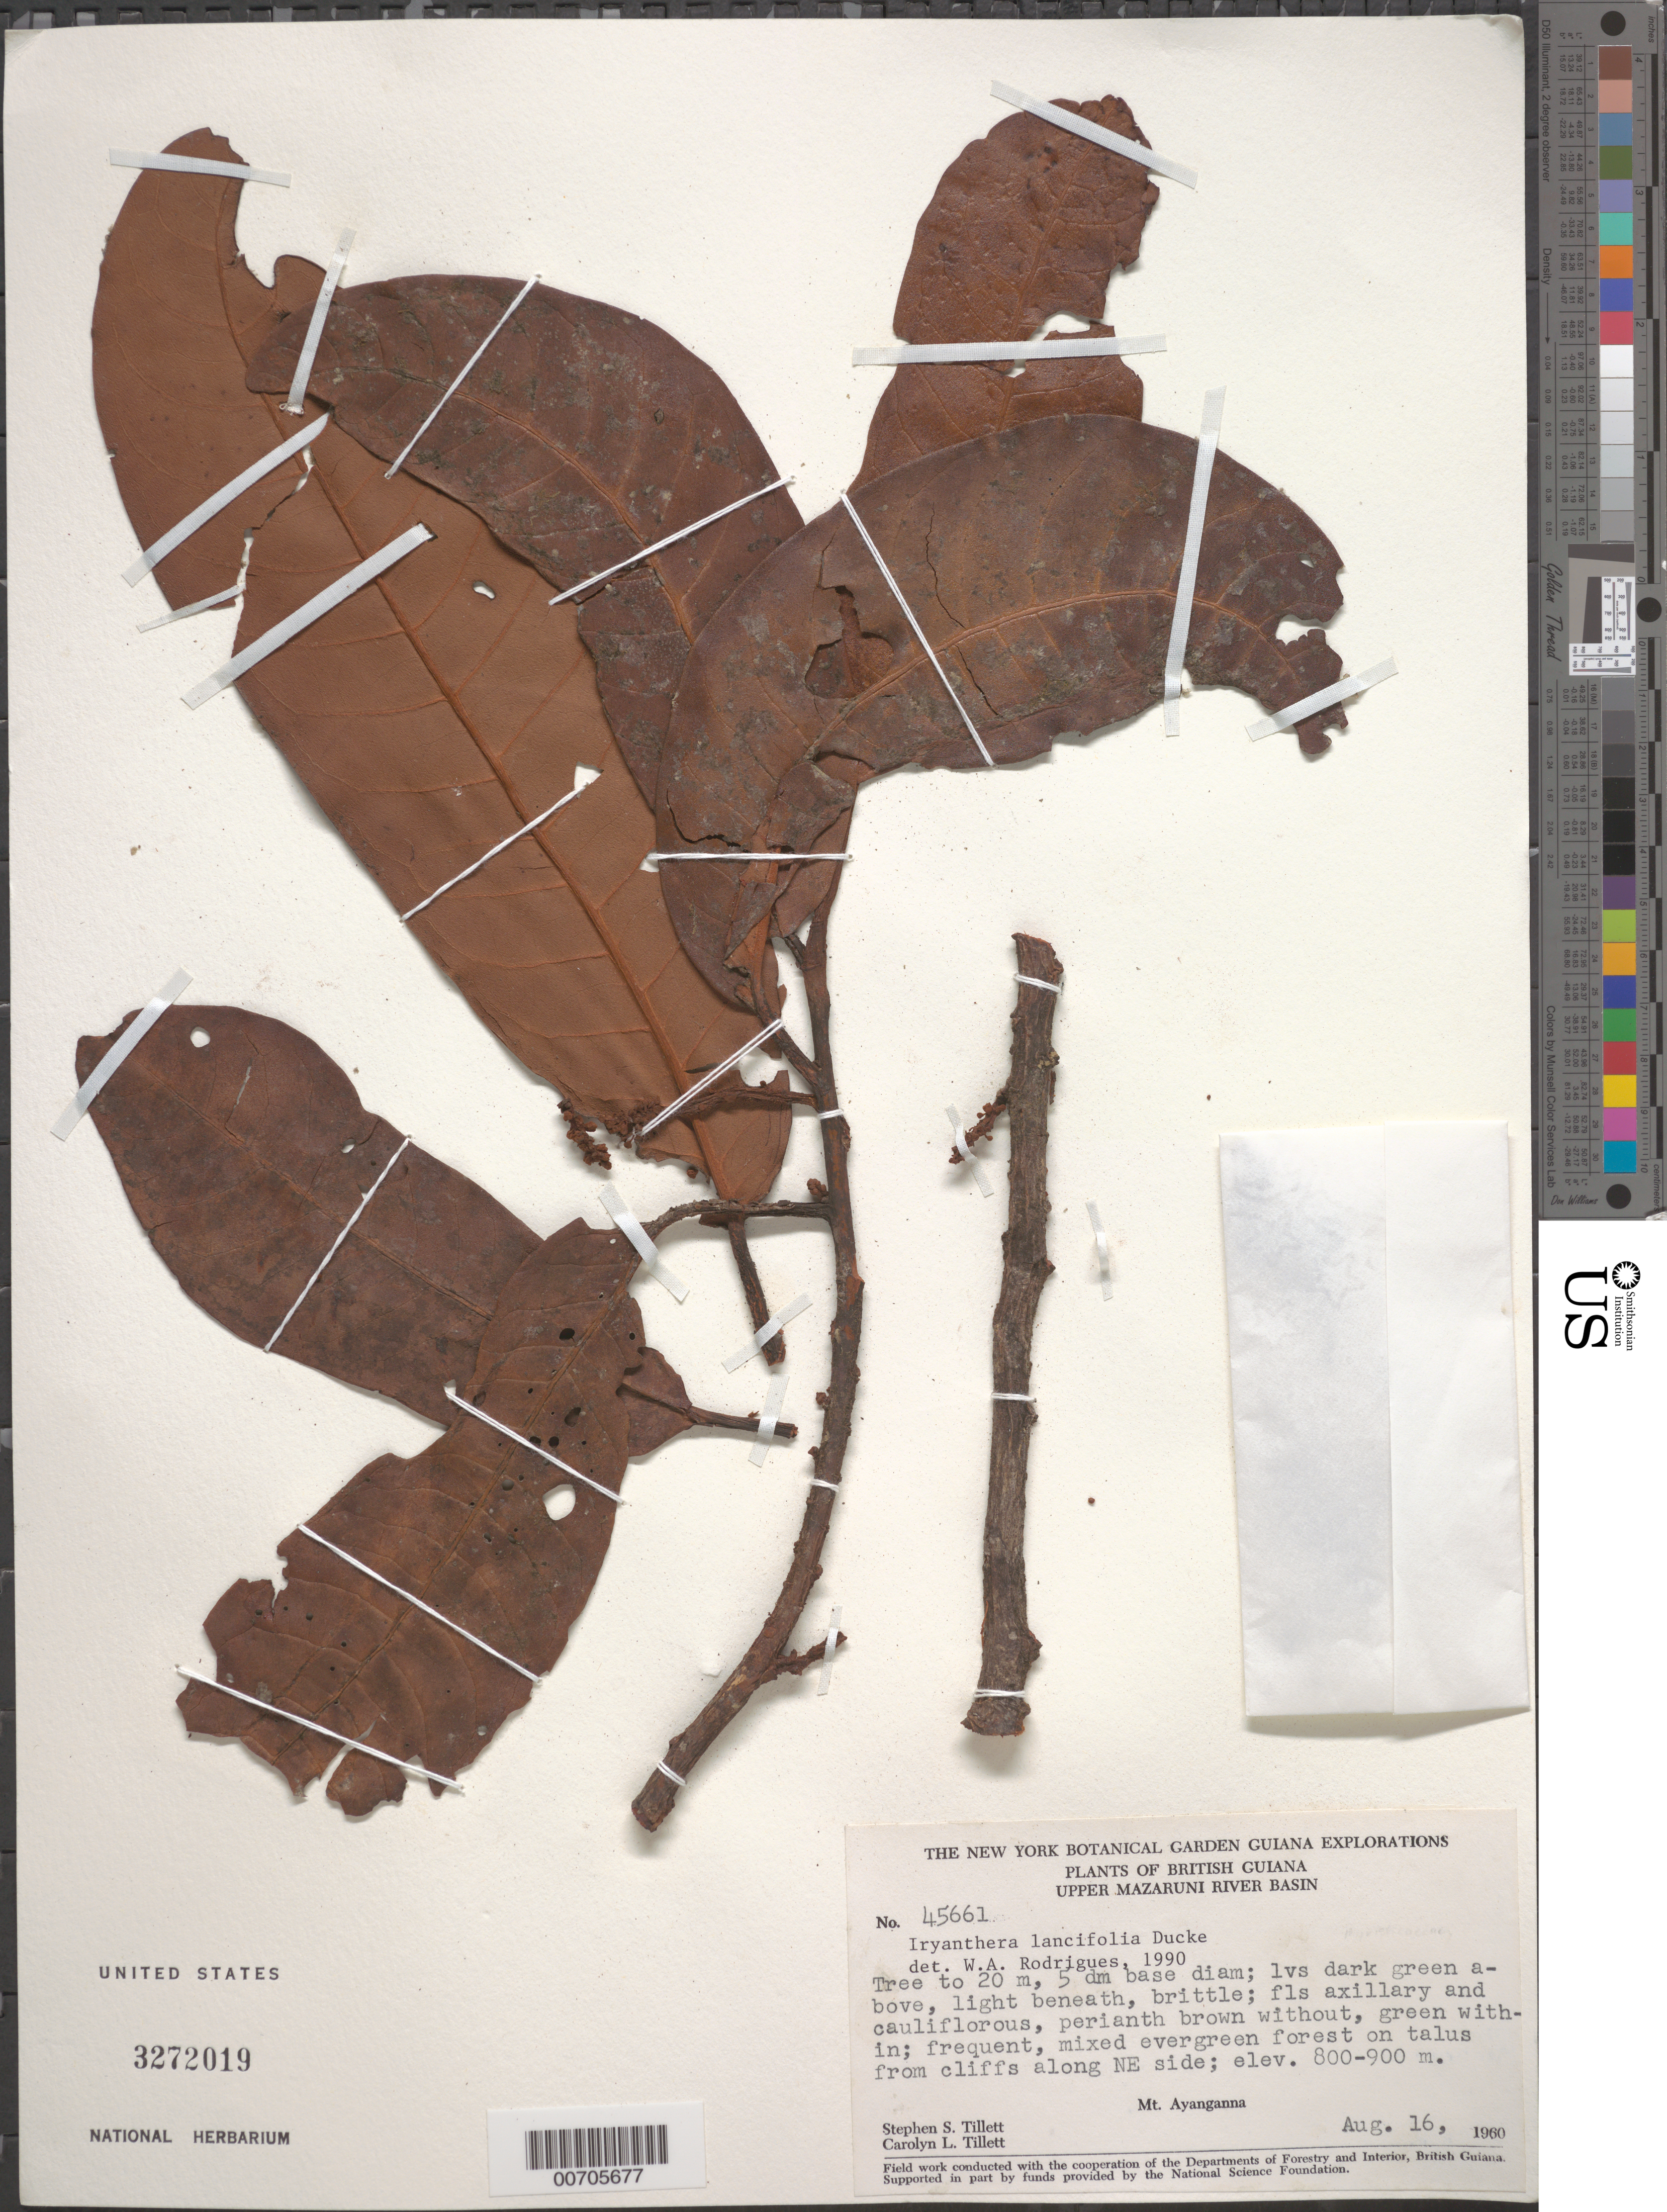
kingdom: Plantae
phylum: Tracheophyta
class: Magnoliopsida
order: Magnoliales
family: Myristicaceae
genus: Iryanthera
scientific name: Iryanthera lancifolia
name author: Ducke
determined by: Rodrigues, W. A.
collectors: S. S. Tillett, C. L. Tillett & R. Boyan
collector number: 45661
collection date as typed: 16-Aug-60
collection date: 1960-08-16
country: Guyana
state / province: Cuyuni-Mazaruni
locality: Mt. Ayanganna, NE side, Pakaraima Mts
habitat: Mixed evergreen forest on talus from cliffs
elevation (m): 800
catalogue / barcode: US 3272019